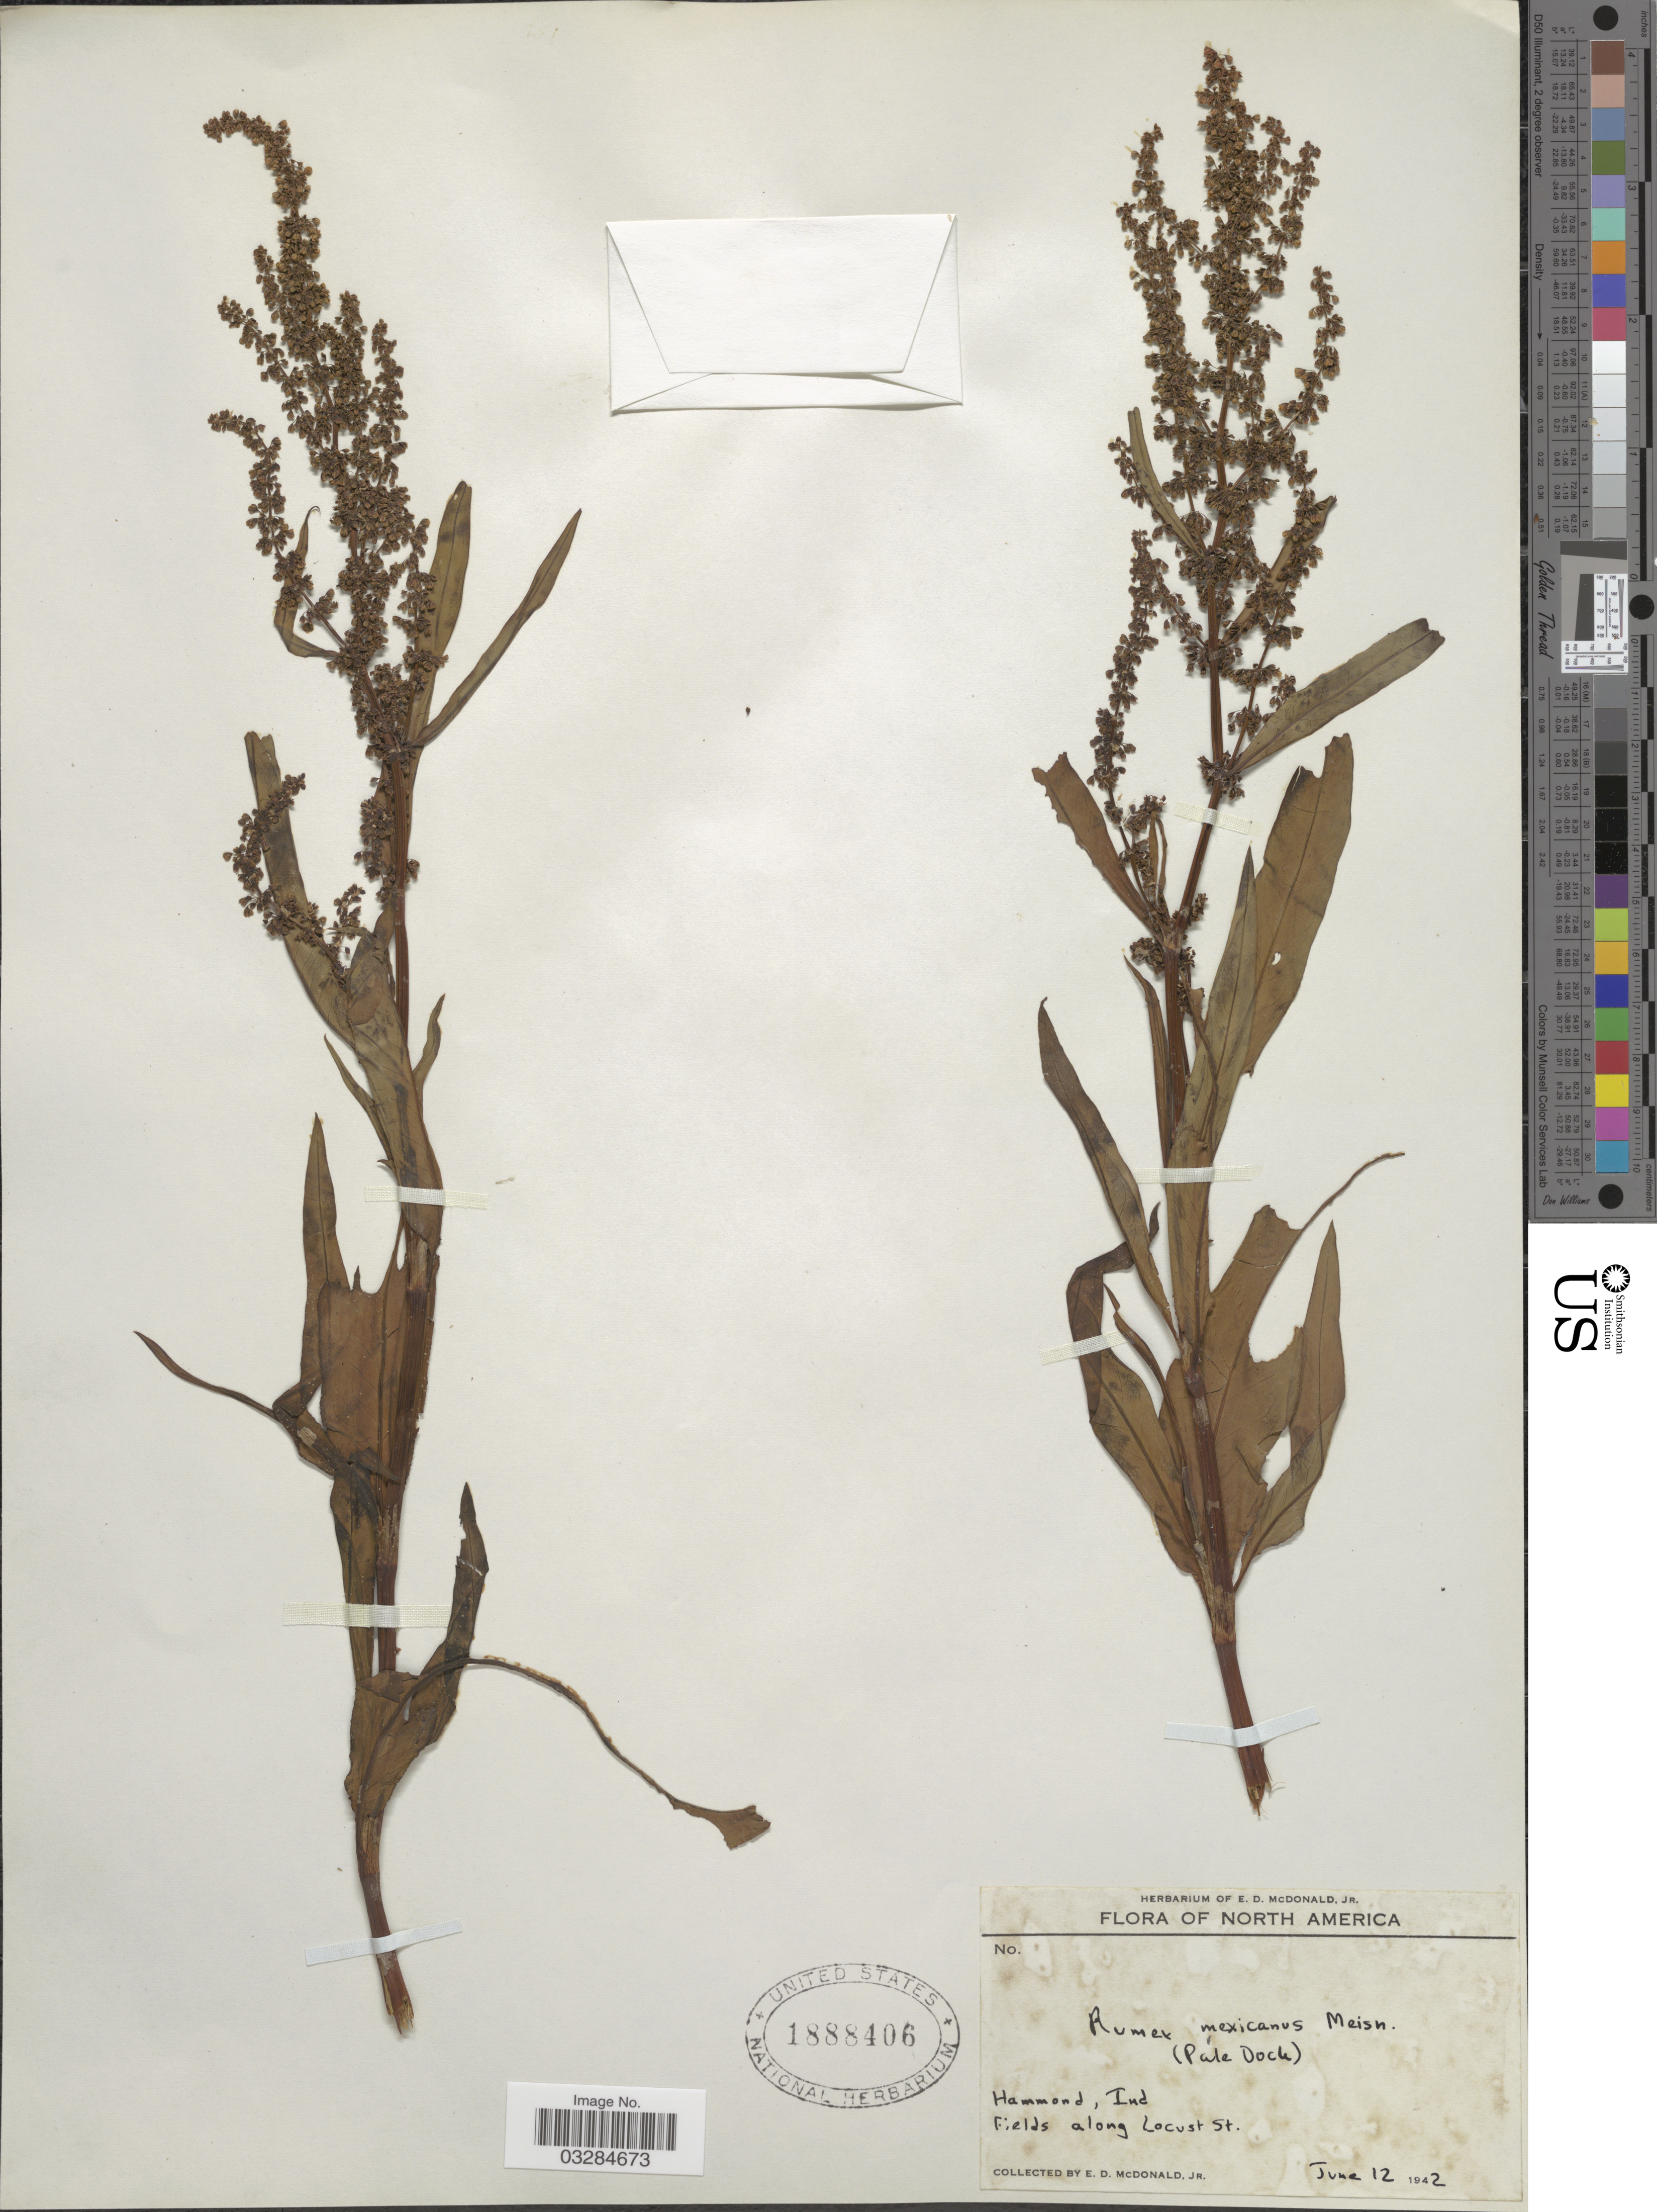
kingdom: Plantae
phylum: Tracheophyta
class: Magnoliopsida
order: Caryophyllales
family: Polygonaceae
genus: Rumex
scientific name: Rumex triangulivalvis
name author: (Danser) Rech. f.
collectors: E. D. McDonald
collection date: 1942-06-12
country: United States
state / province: Indiana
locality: Hammond.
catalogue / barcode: US 1888406